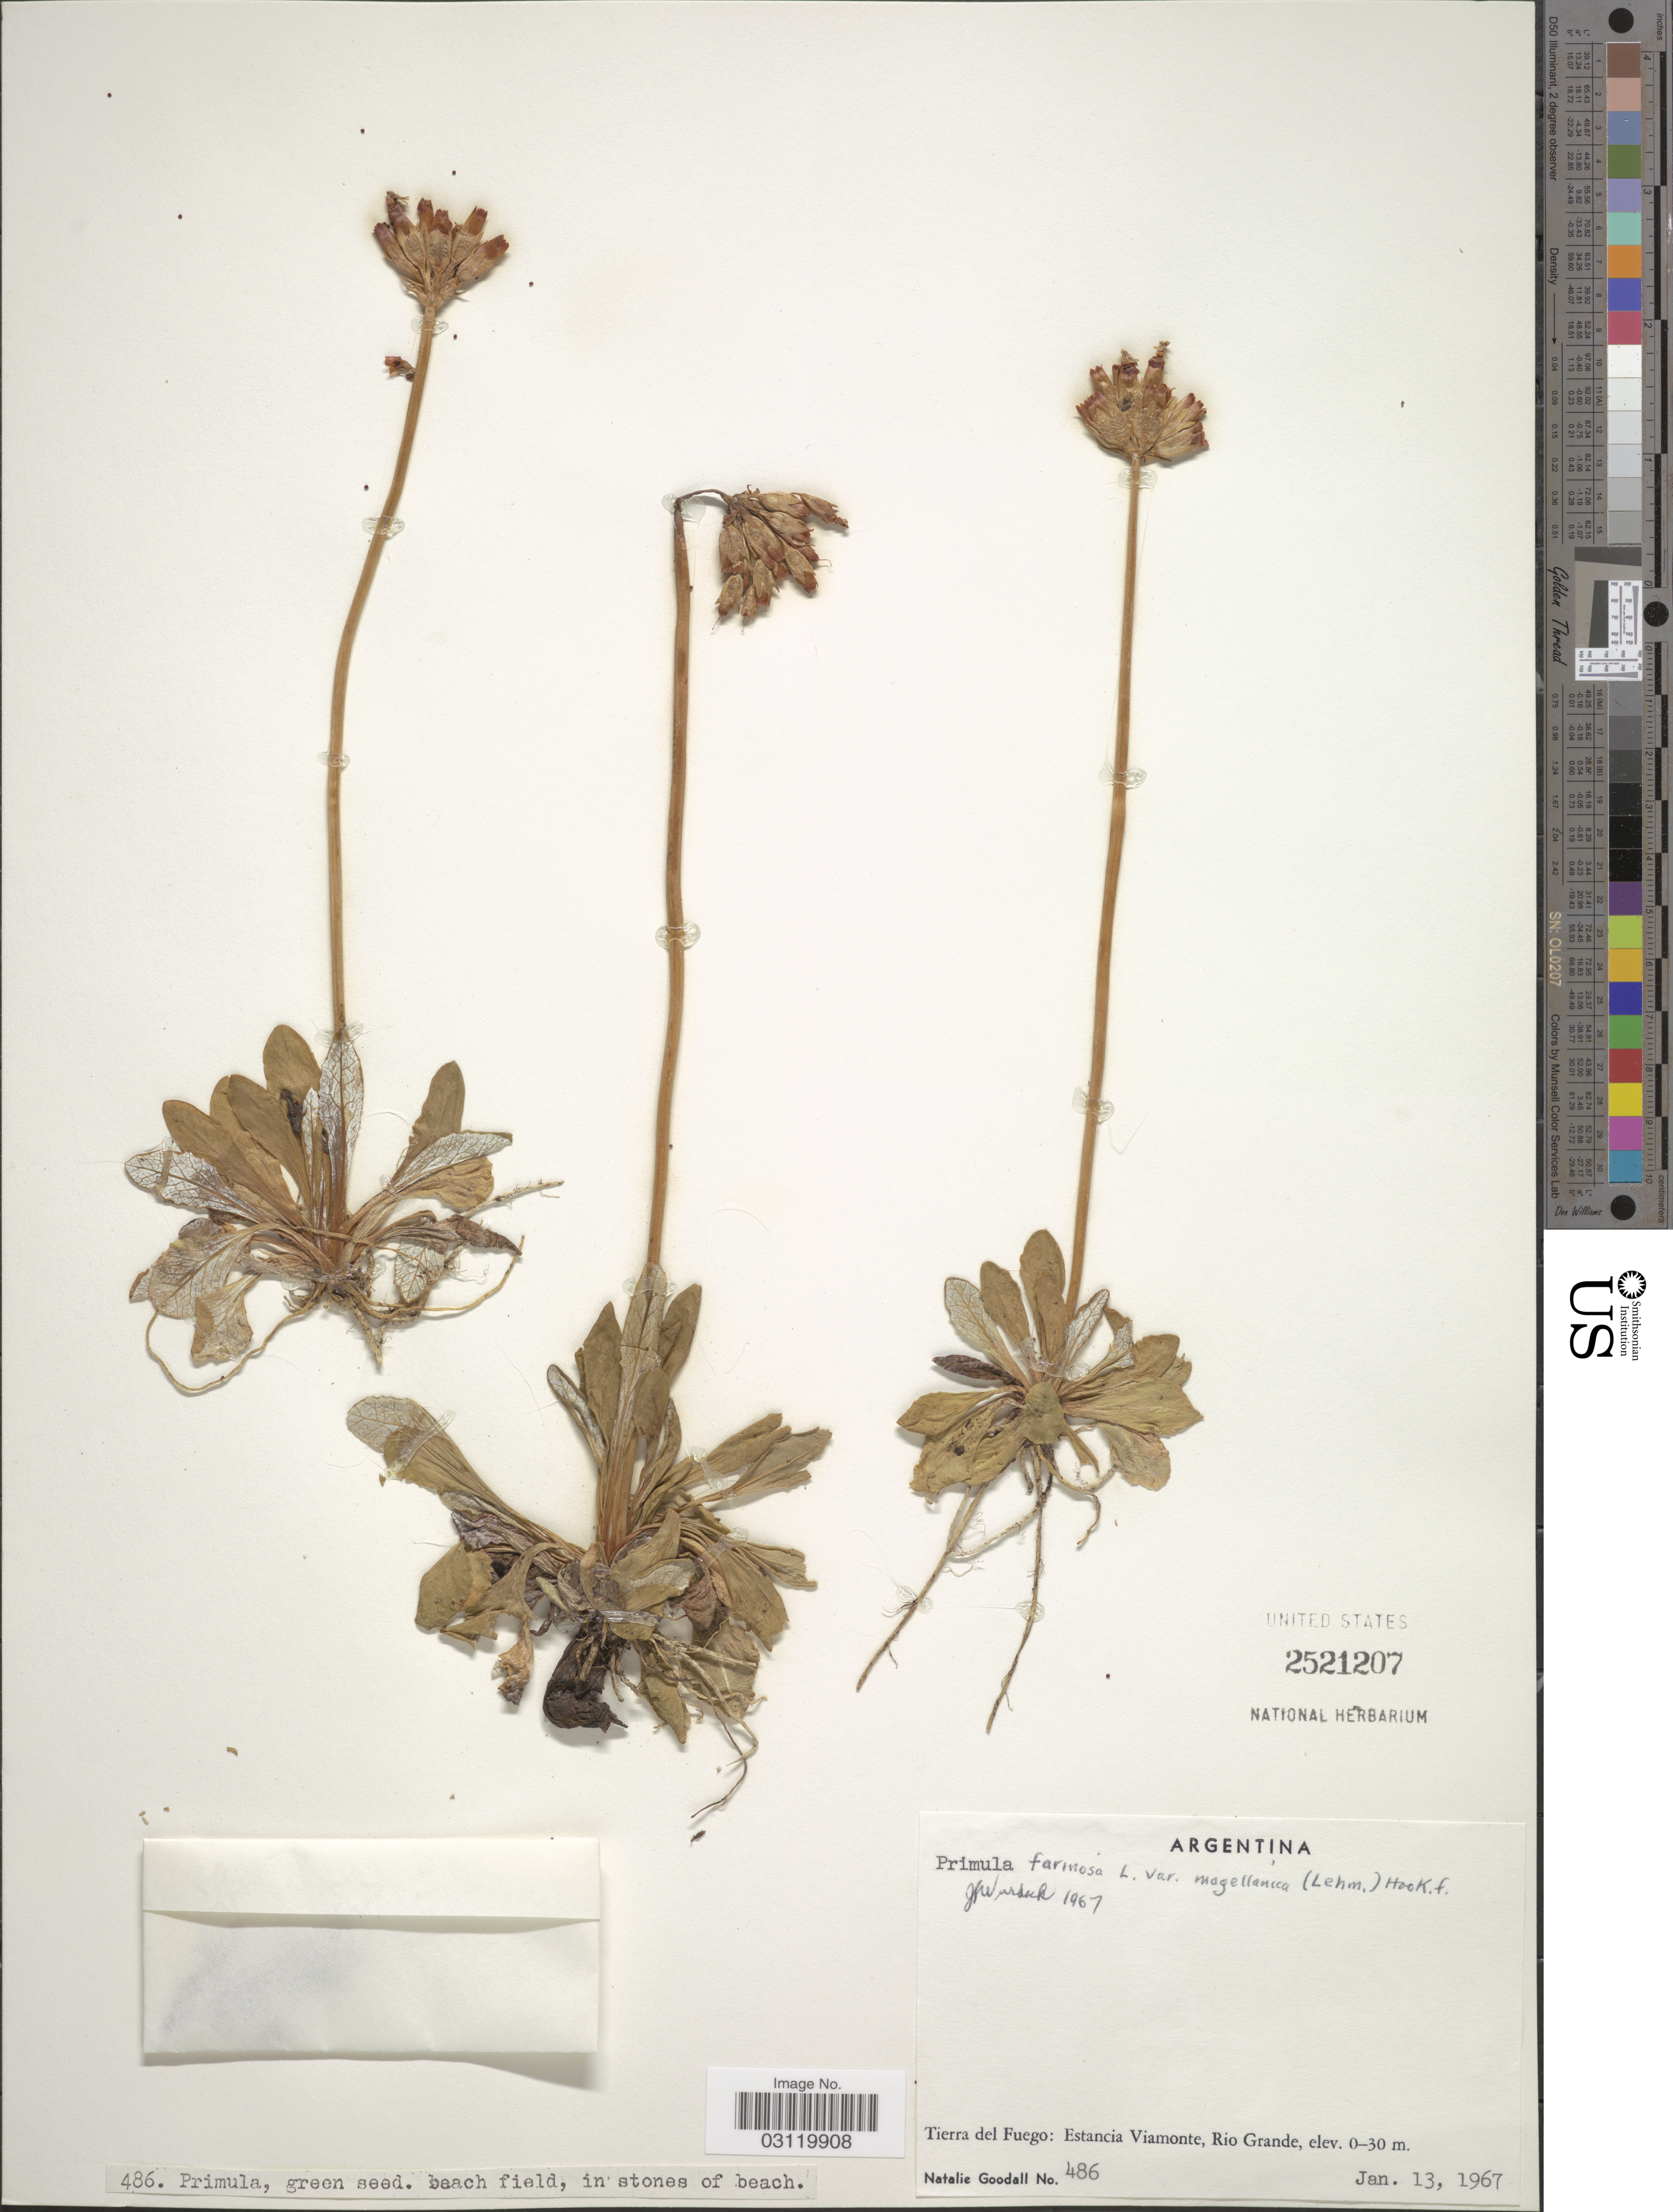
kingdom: Plantae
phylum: Tracheophyta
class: Magnoliopsida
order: Ericales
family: Primulaceae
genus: Primula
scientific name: Primula farinosa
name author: L.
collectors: N. Goodall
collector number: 486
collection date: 1967-01-13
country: Argentina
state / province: Tierra del Fuego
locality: Estancia Viamonte, Rio Grande.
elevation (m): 0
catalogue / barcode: US 2521207